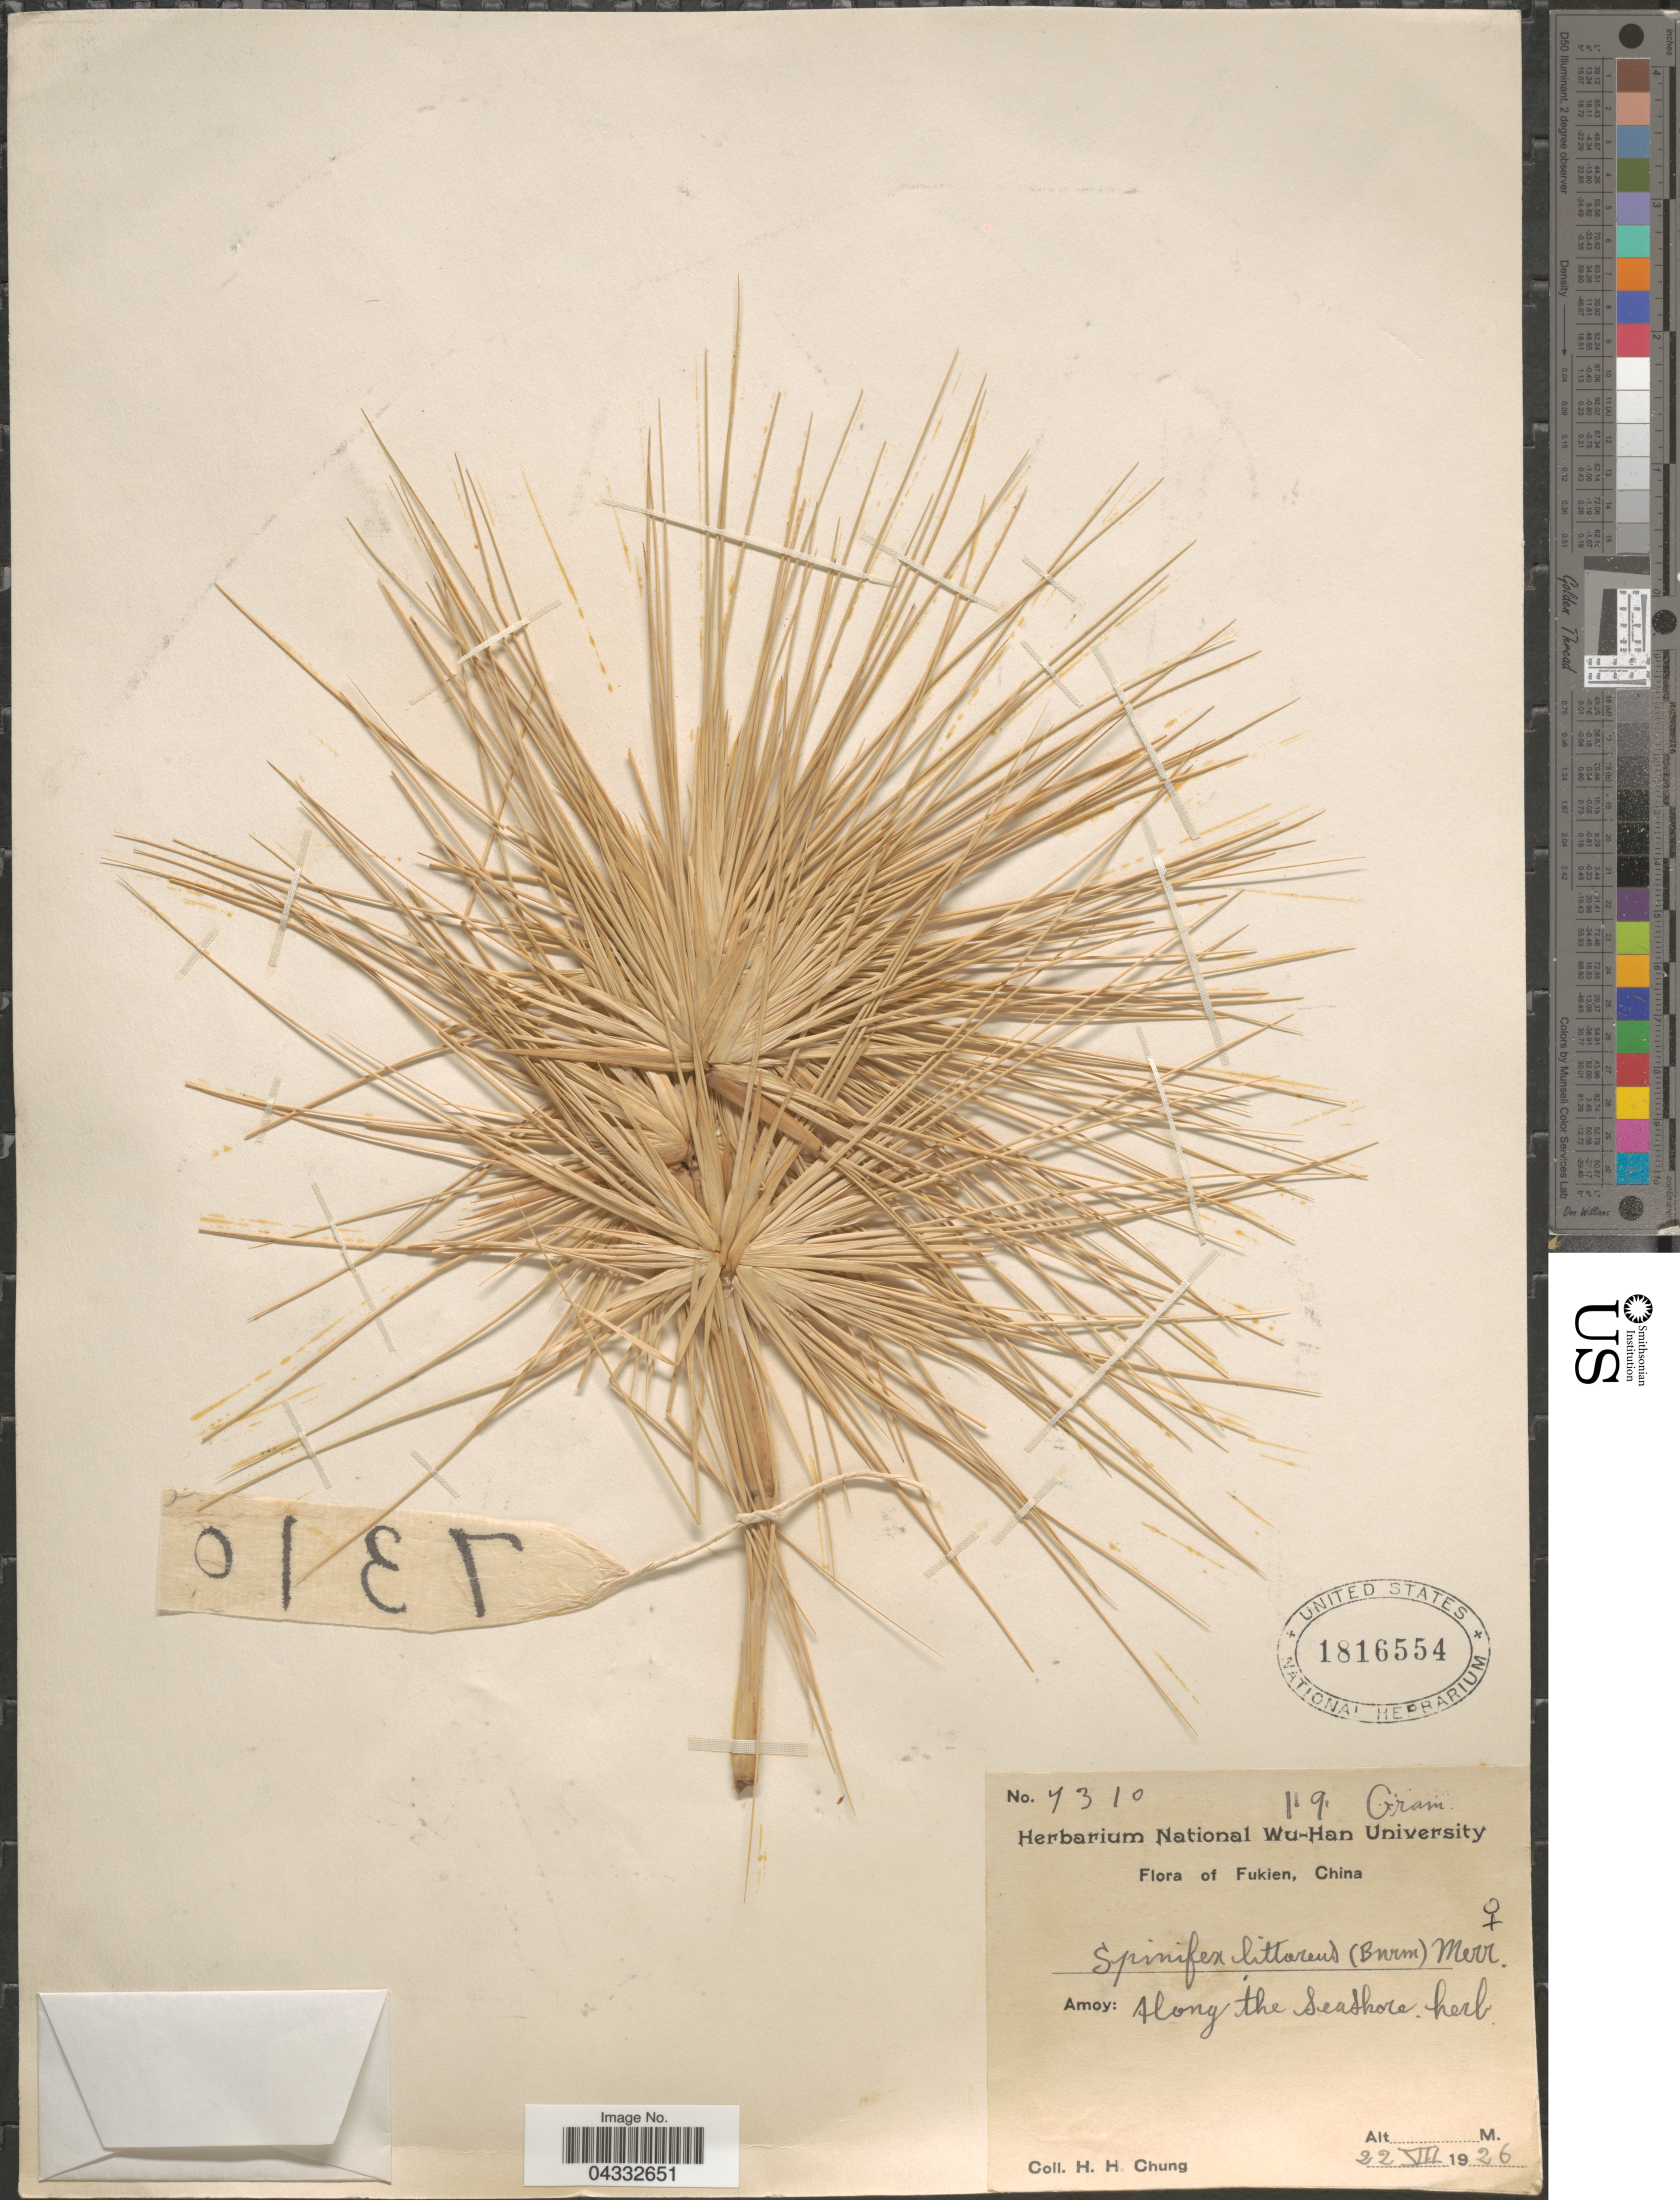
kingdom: Plantae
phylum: Tracheophyta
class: Liliopsida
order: Poales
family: Poaceae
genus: Spinifex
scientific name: Spinifex littoreus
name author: (Burm. f.) Merr.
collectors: H. Chung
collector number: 7310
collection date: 1926-07-22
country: China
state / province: Fujian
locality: Fukien. Amoy: Along the seashore.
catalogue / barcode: US 1816554